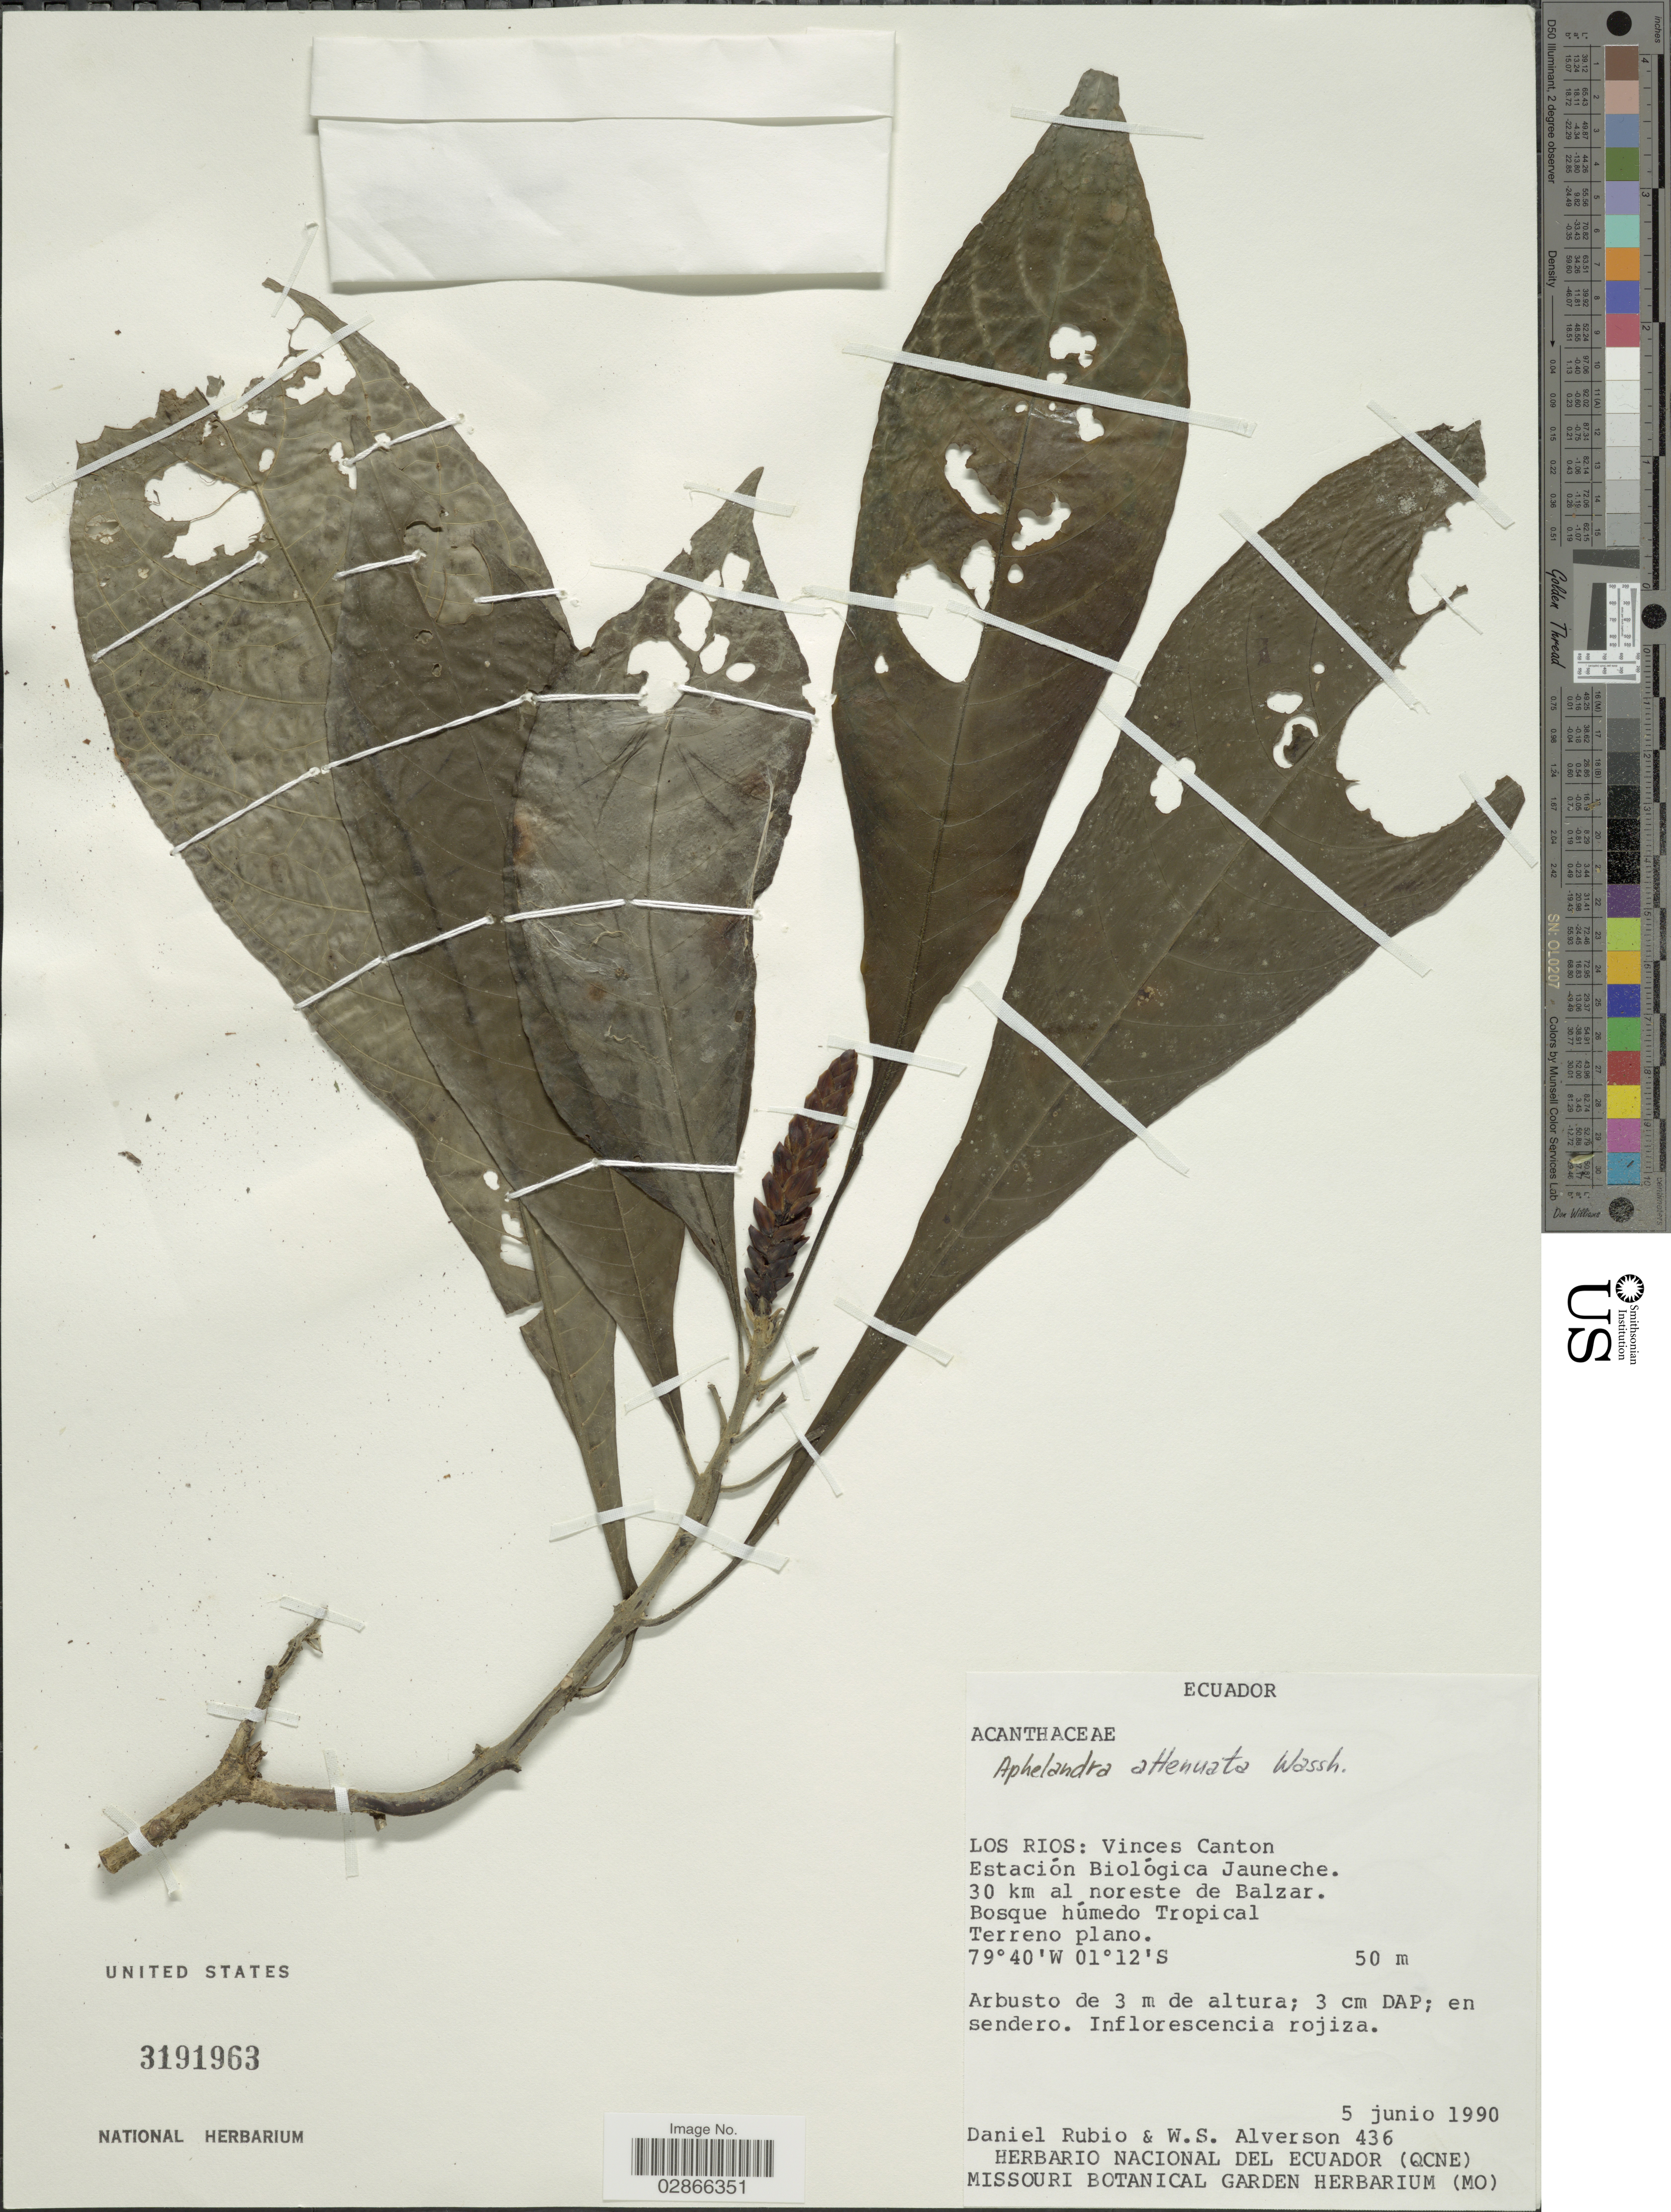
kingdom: Plantae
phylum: Tracheophyta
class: Magnoliopsida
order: Lamiales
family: Acanthaceae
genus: Aphelandra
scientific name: Aphelandra attenuata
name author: Wassh.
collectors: D. Rubio & W. S. Alverson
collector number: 436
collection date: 1990-06-05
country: Ecuador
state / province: Los Ríos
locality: Vinces Canton. Estación Biológica Jauneche. 30 km al noreste de Balzar.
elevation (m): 50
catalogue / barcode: US 3191963